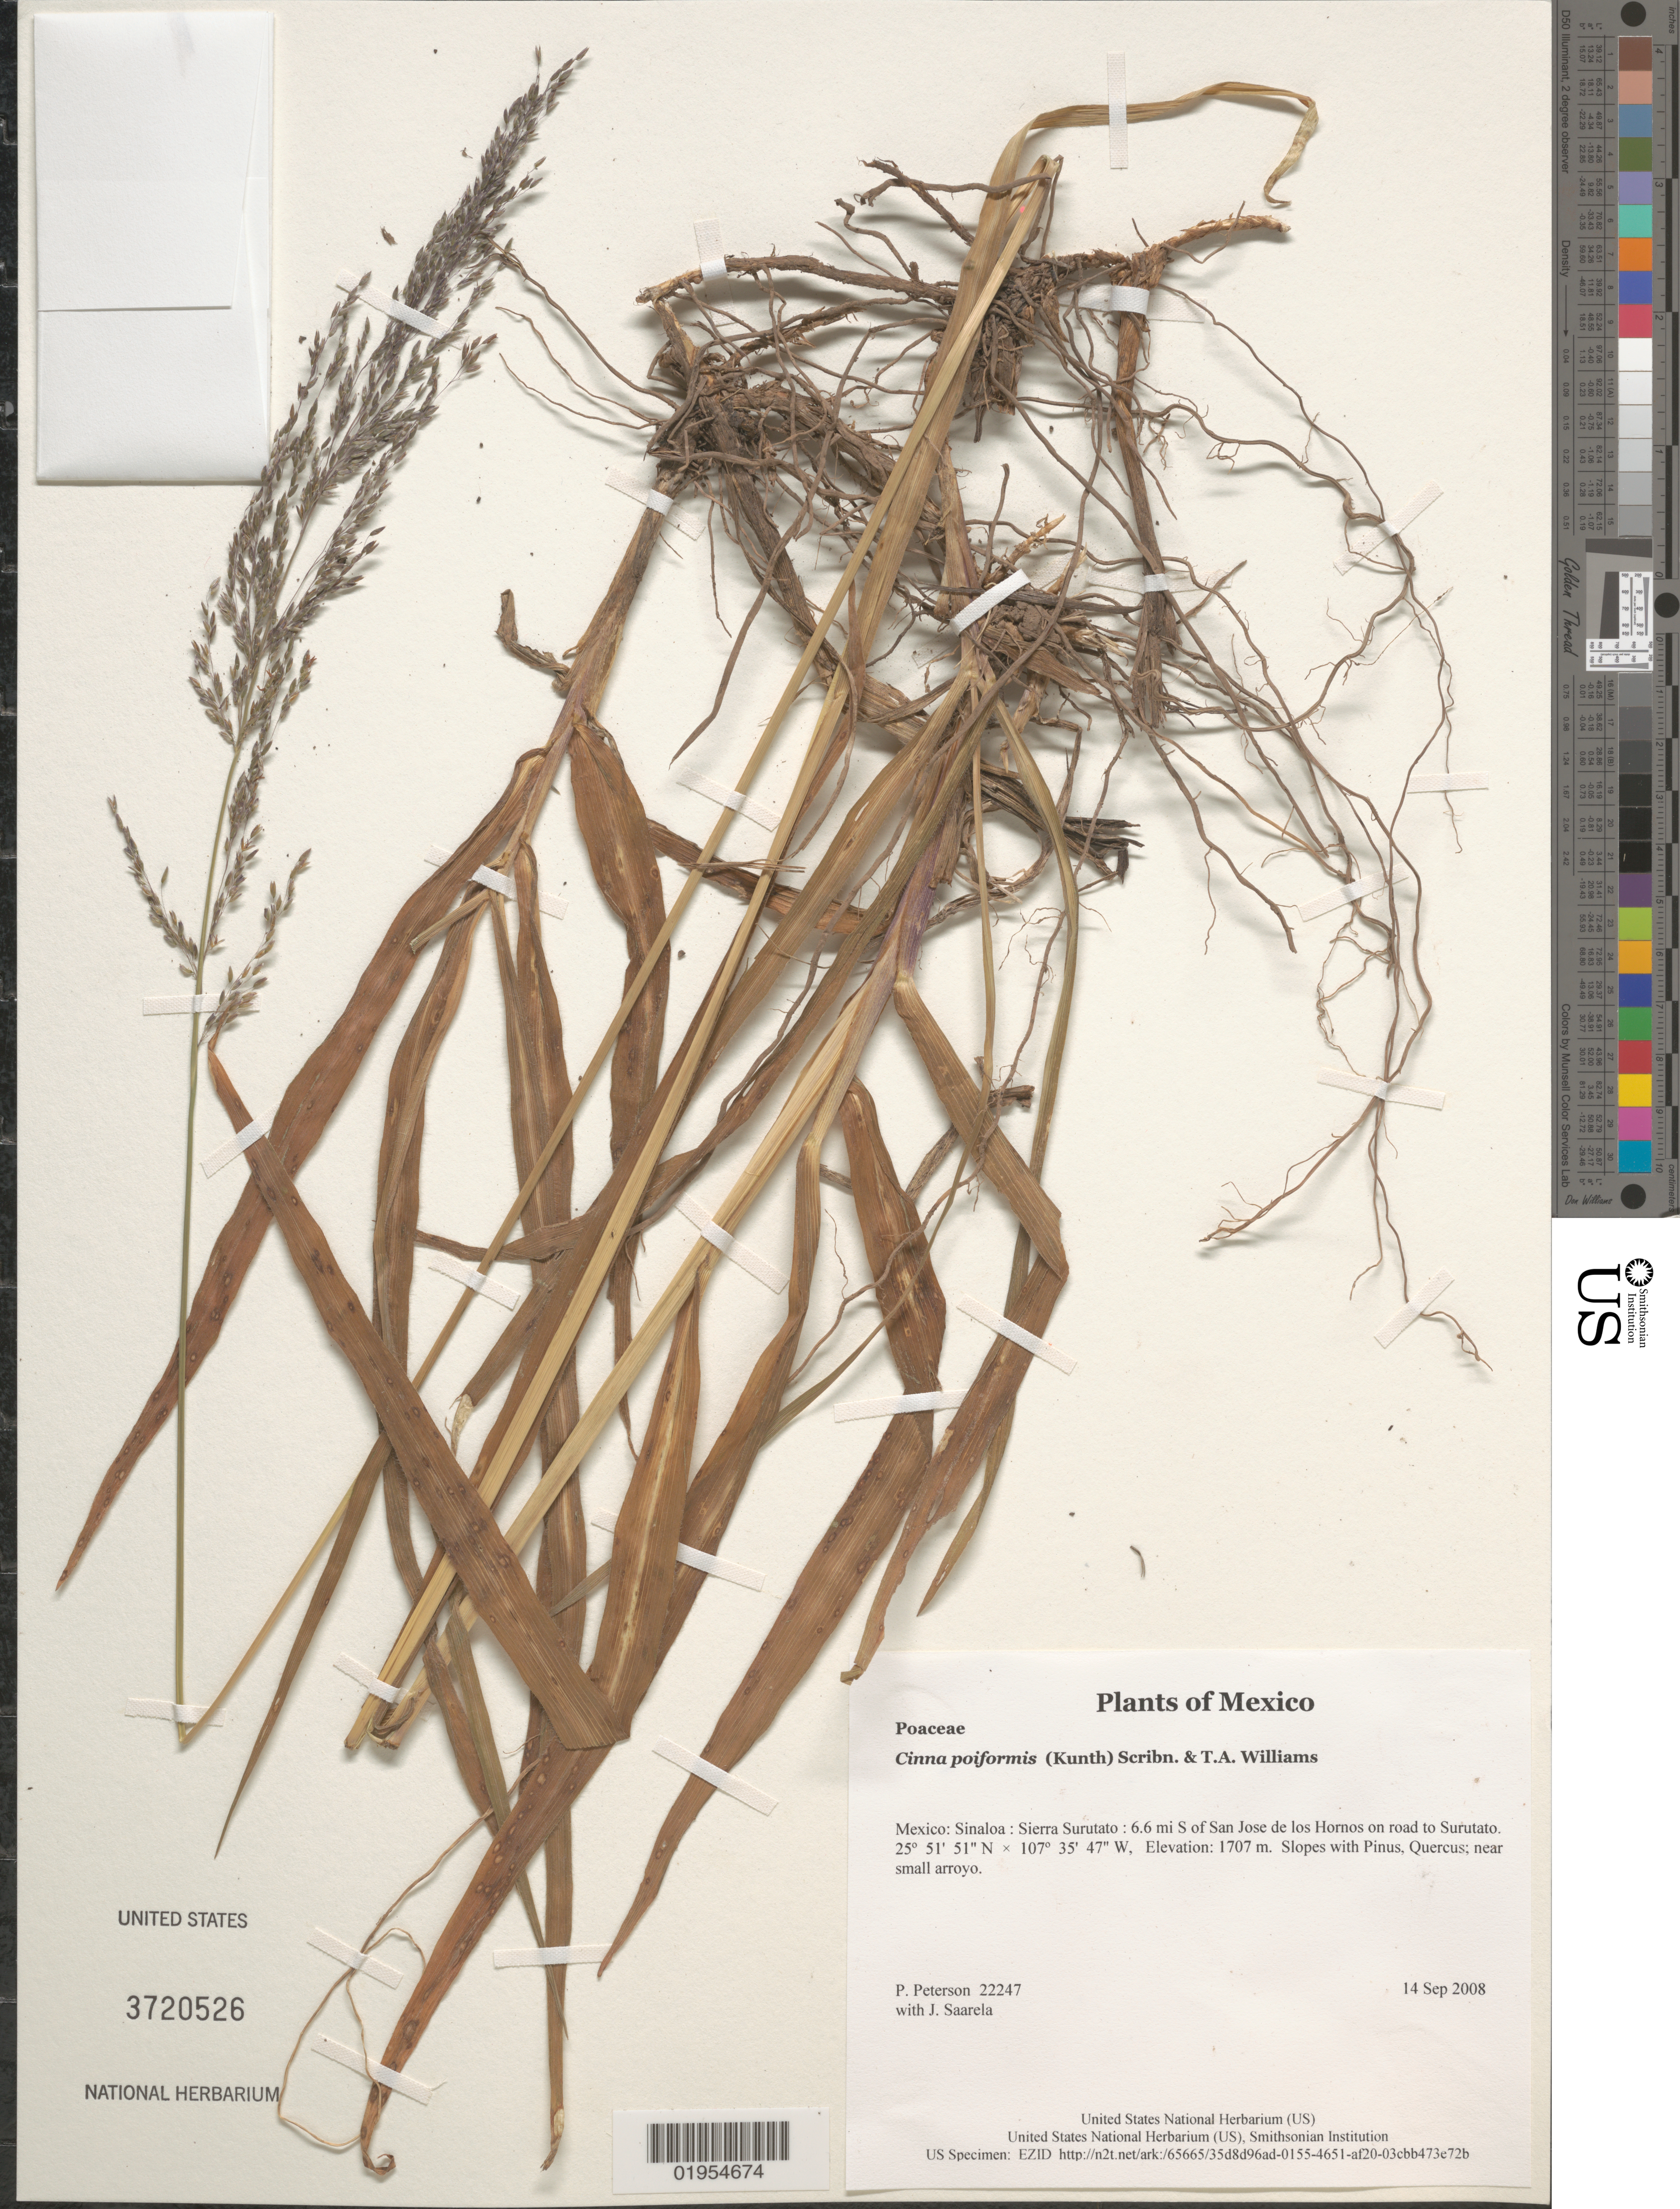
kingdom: Plantae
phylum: Tracheophyta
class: Liliopsida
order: Poales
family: Poaceae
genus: Anthaenantia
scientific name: Anthaenantia villaregalis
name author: (McVaugh & Guzmán) Espejo & López-Ferr.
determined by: Soreng, Robert J., Research Associate (BOT), Smithsonian Institution - National Museum of Natural History (UNITED STATES)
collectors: P. M. Peterson & J. Saarela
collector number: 22247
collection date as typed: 14 Sep 2008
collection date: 2008-09-14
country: Mexico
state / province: Sinaloa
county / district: Sierra Surutato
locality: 6.6 mi S of San Jose de los Hornos on road to Surutato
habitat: Slopes with Pinus, Quercus; near small arroyo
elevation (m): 1707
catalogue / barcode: US 3720526